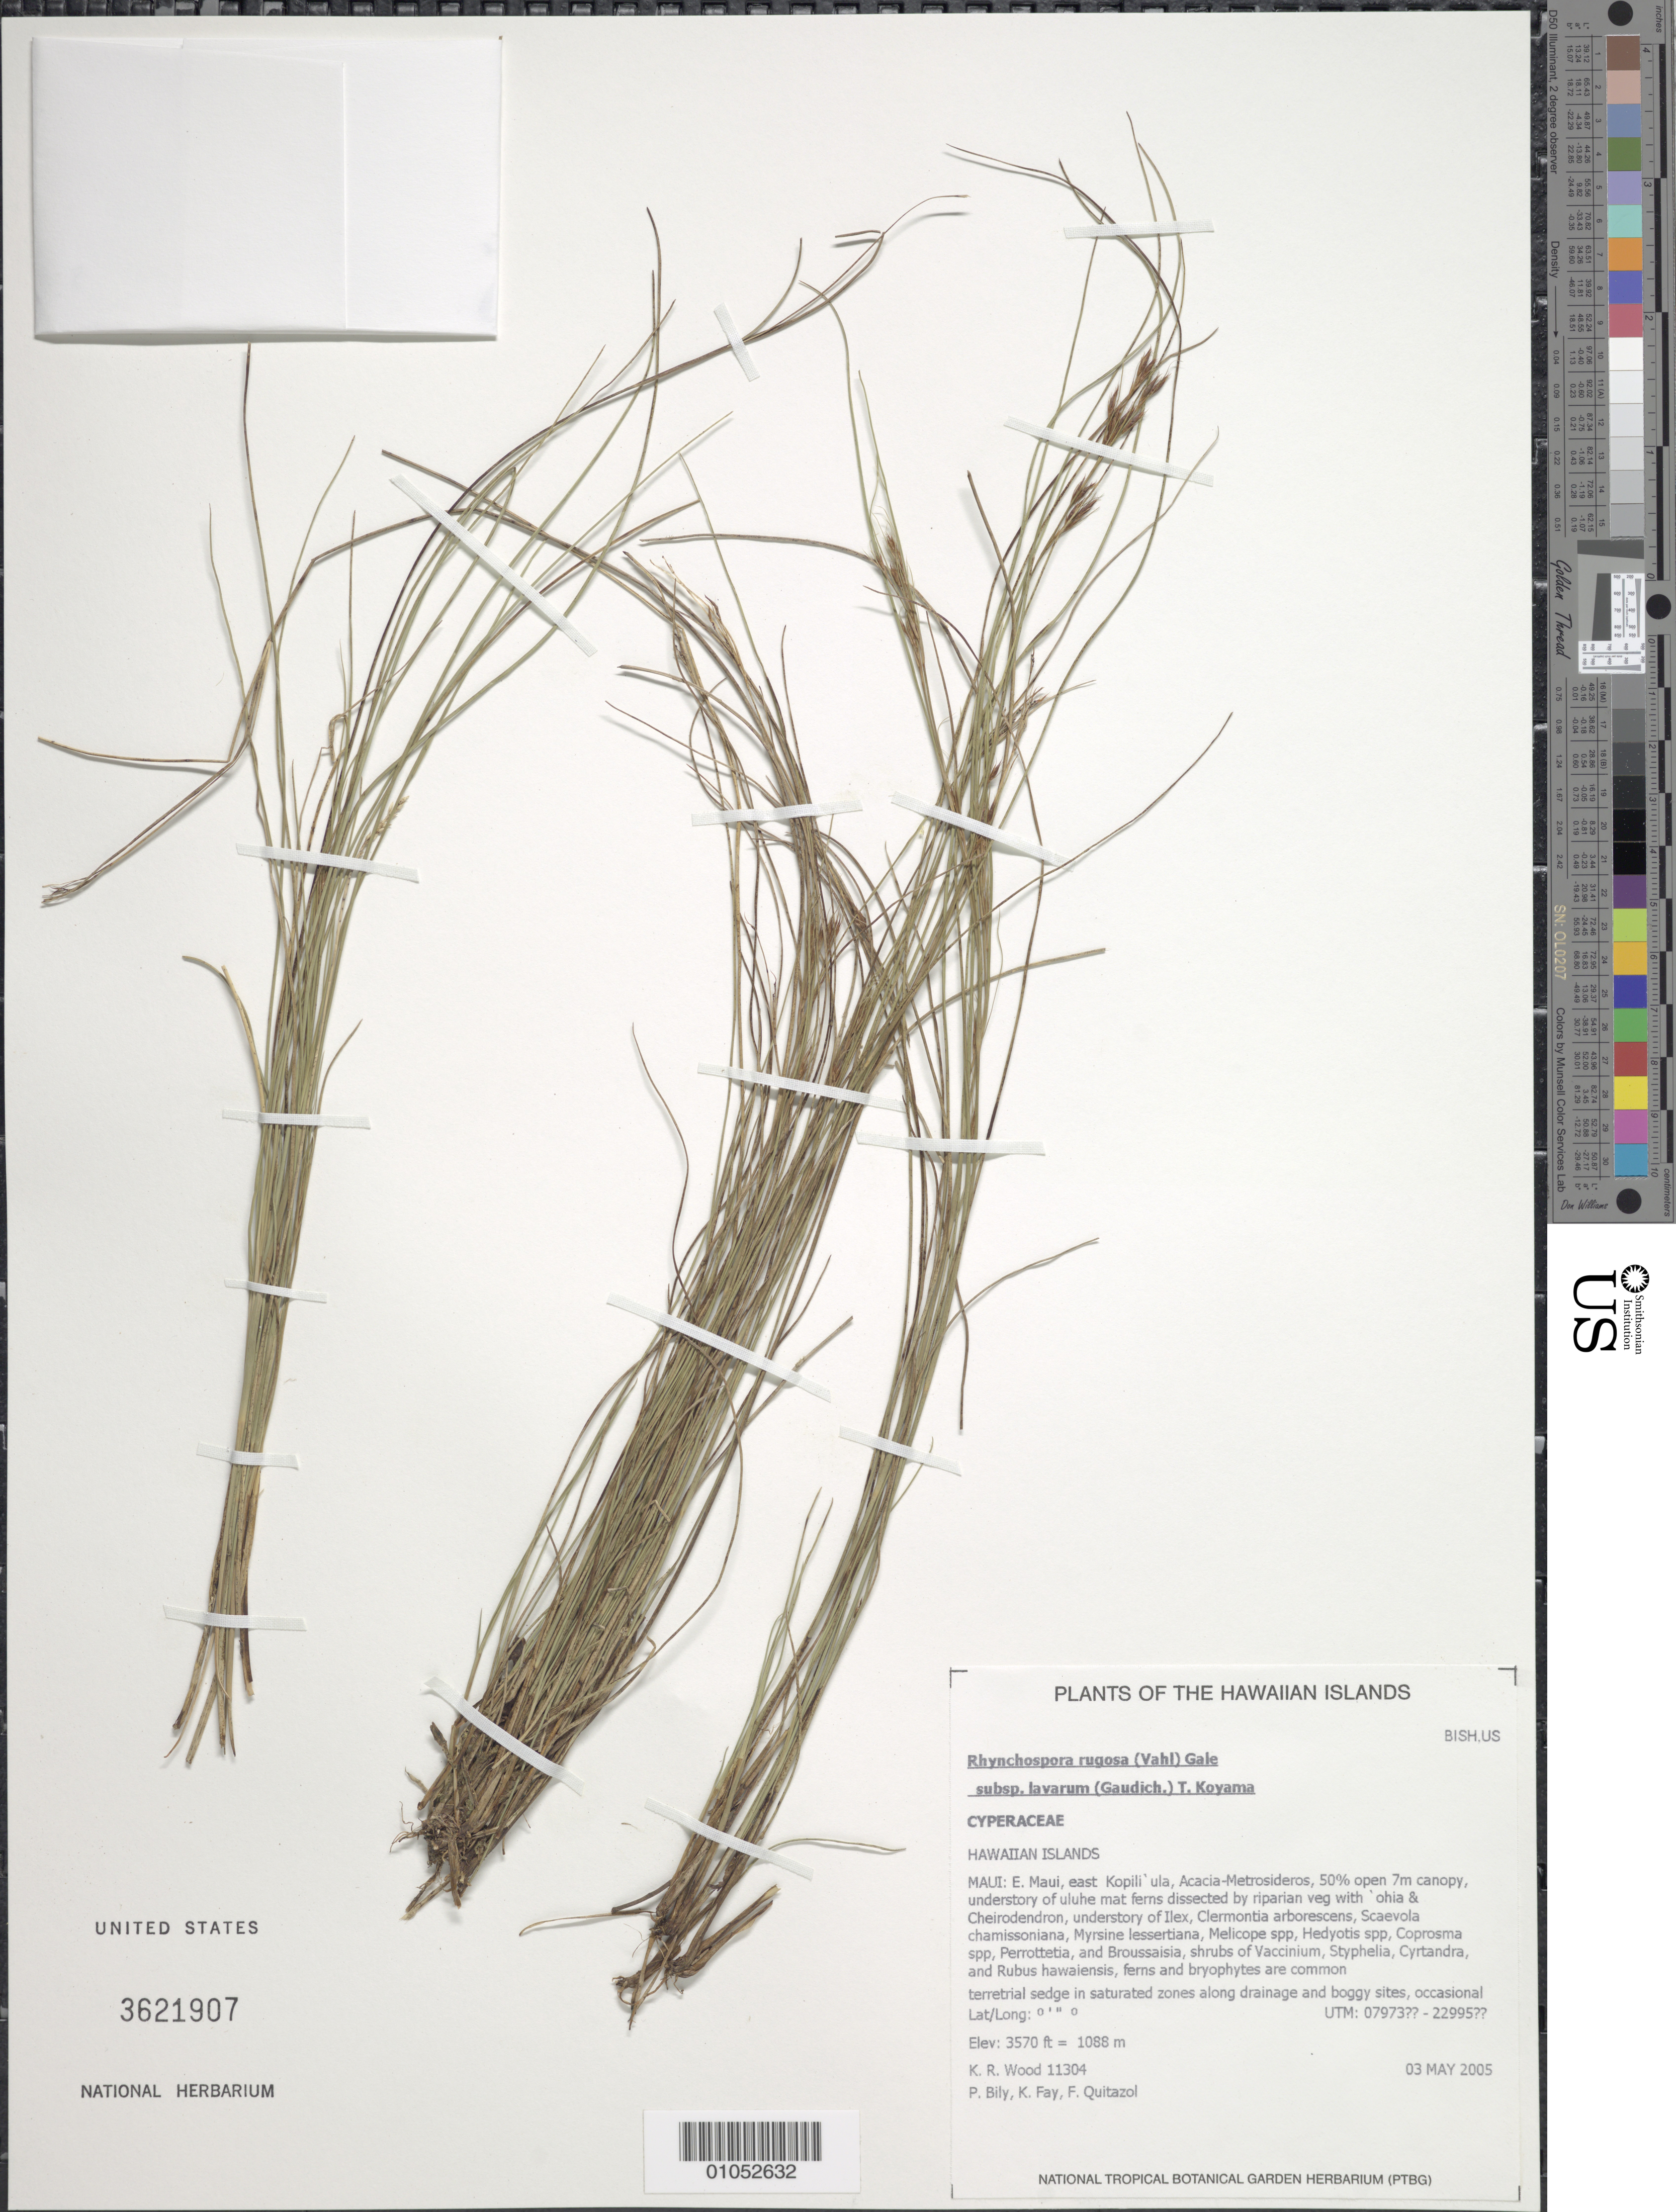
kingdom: Plantae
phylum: Tracheophyta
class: Liliopsida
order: Poales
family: Cyperaceae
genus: Rhynchospora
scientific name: Rhynchospora rugosa subsp. lavarum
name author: (Gaudich.) T. Koyama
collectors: K. R. Wood, P. Bily, K. Fay & F. Quitazol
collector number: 11304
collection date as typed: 3 May 2005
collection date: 2005-05-03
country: United States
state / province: Hawaii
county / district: Maui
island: Maui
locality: East Maui; East Kopili'ula.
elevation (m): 1088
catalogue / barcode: US 3621907